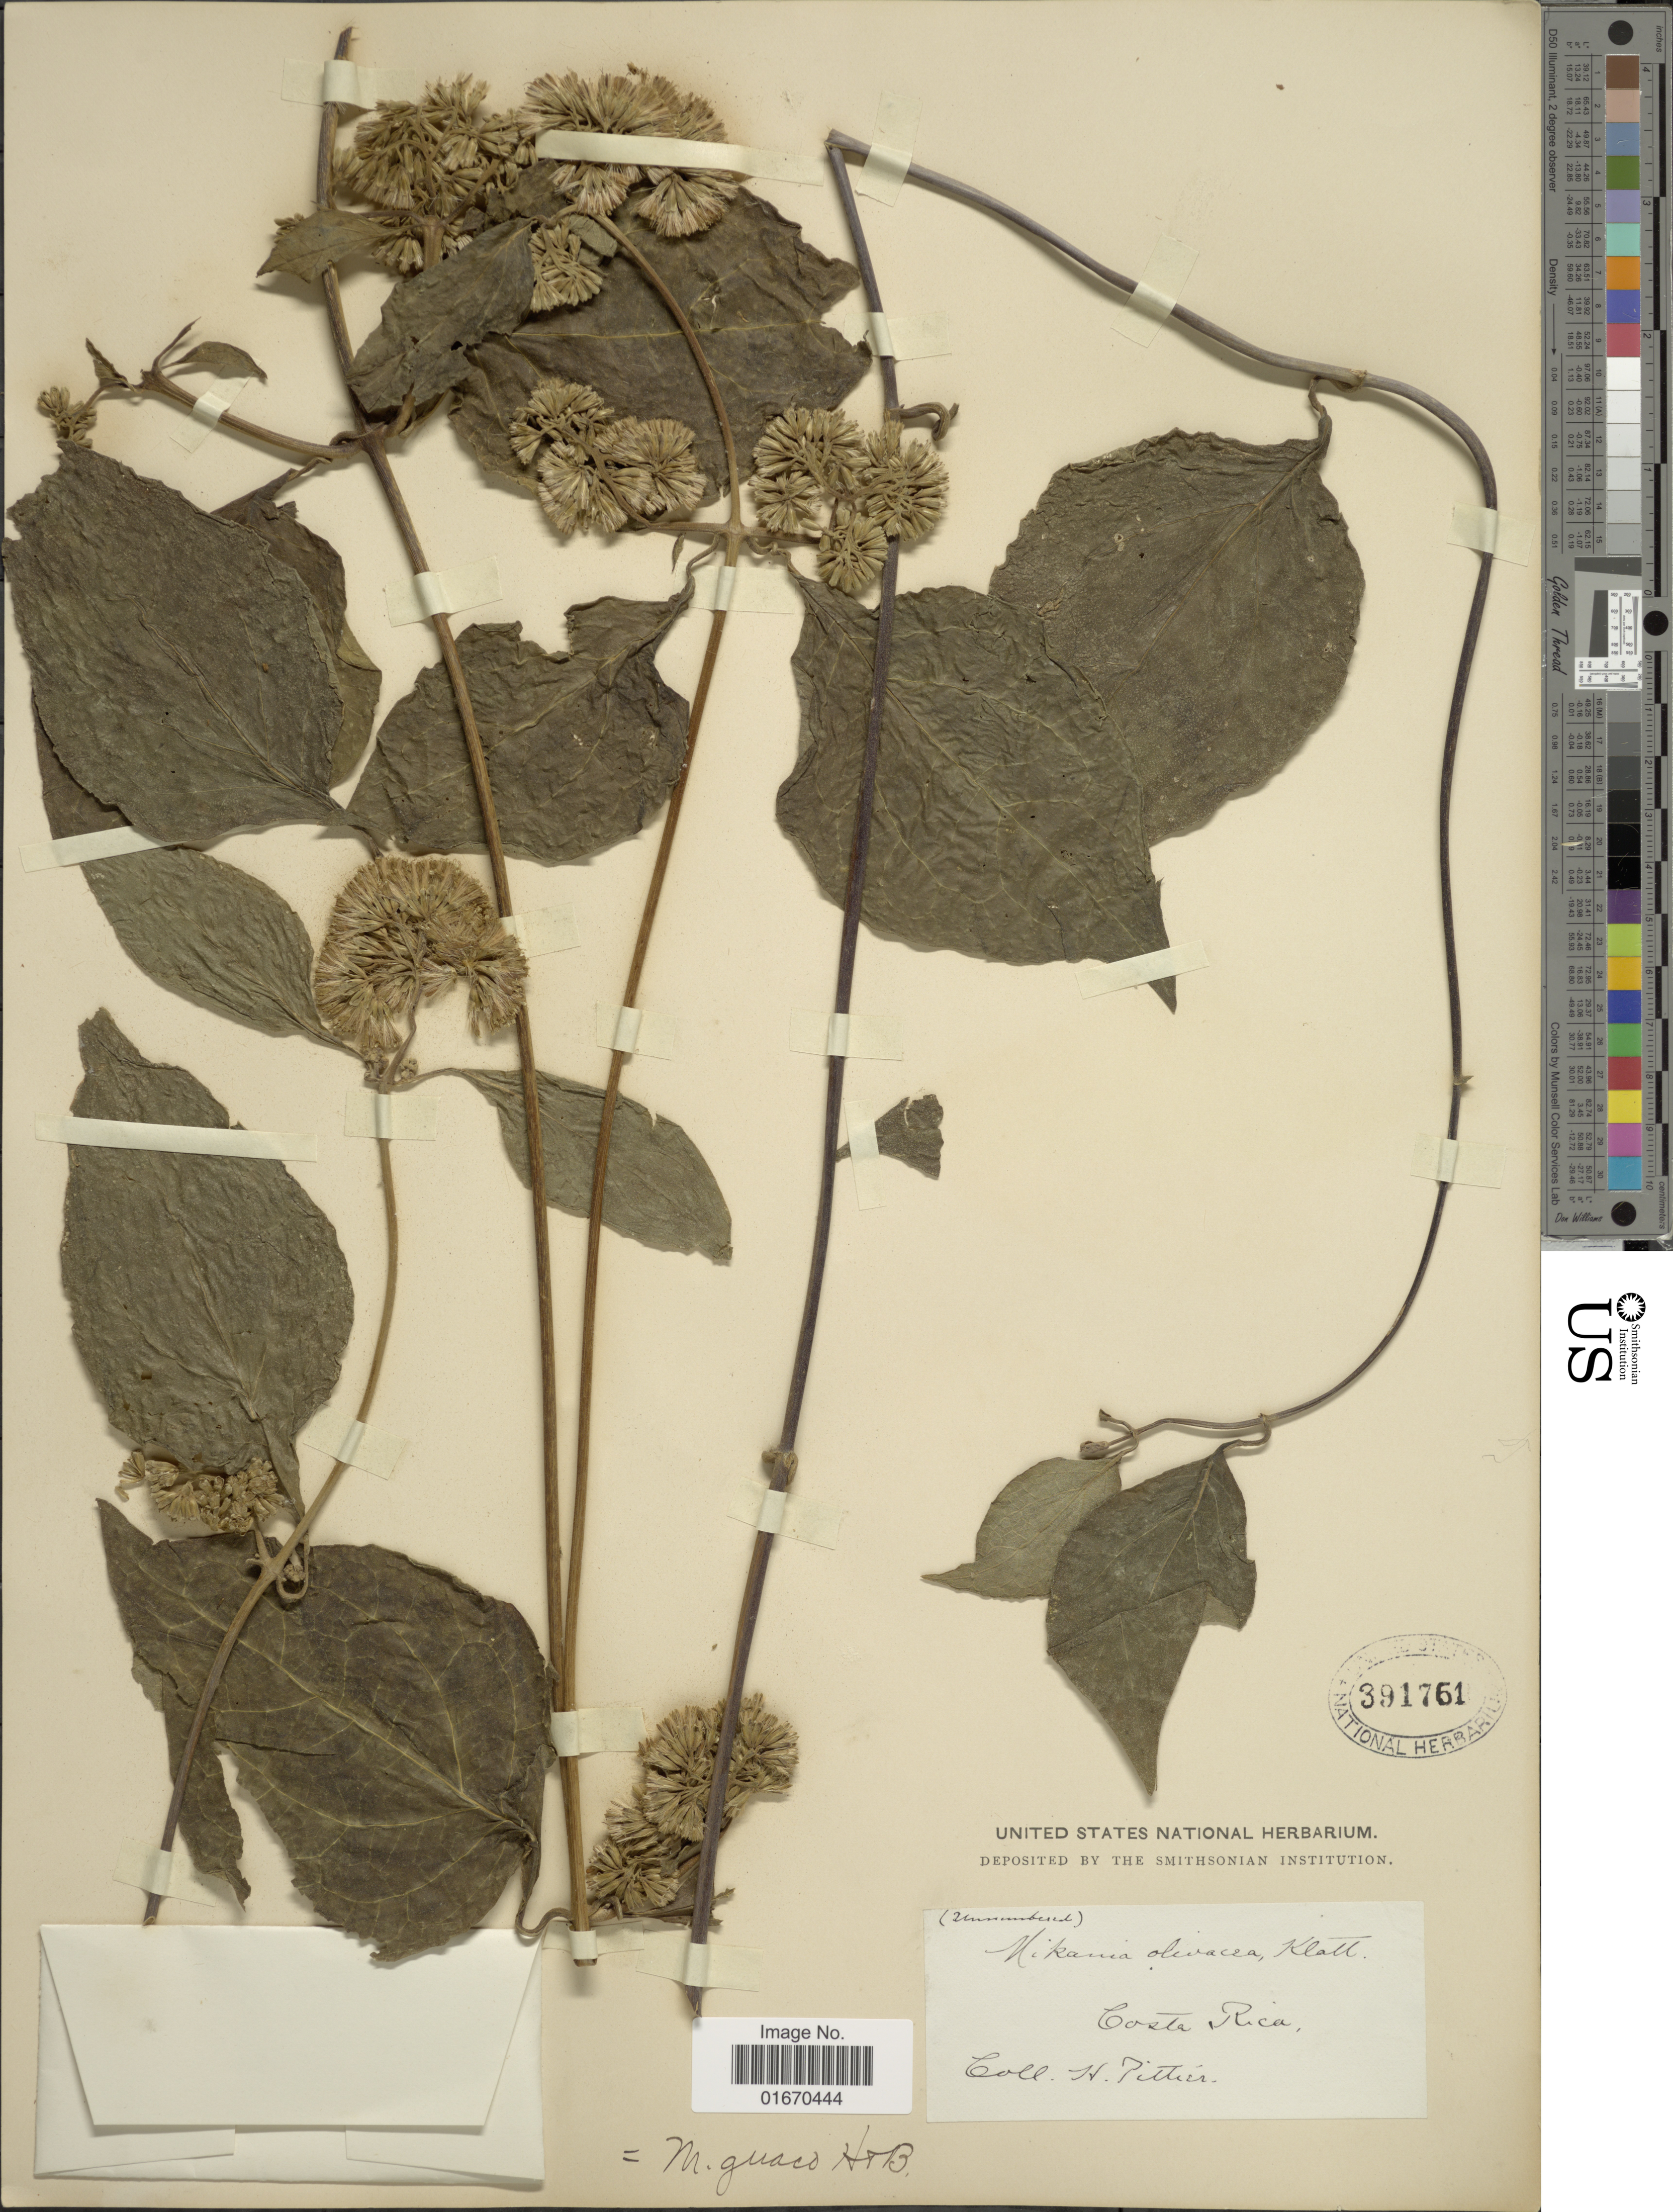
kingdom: Plantae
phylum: Tracheophyta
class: Magnoliopsida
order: Asterales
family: Asteraceae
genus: Mikania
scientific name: Mikania guaco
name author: Humb. & Bonpl.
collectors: H. F. Pittier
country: Costa Rica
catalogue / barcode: US 391761